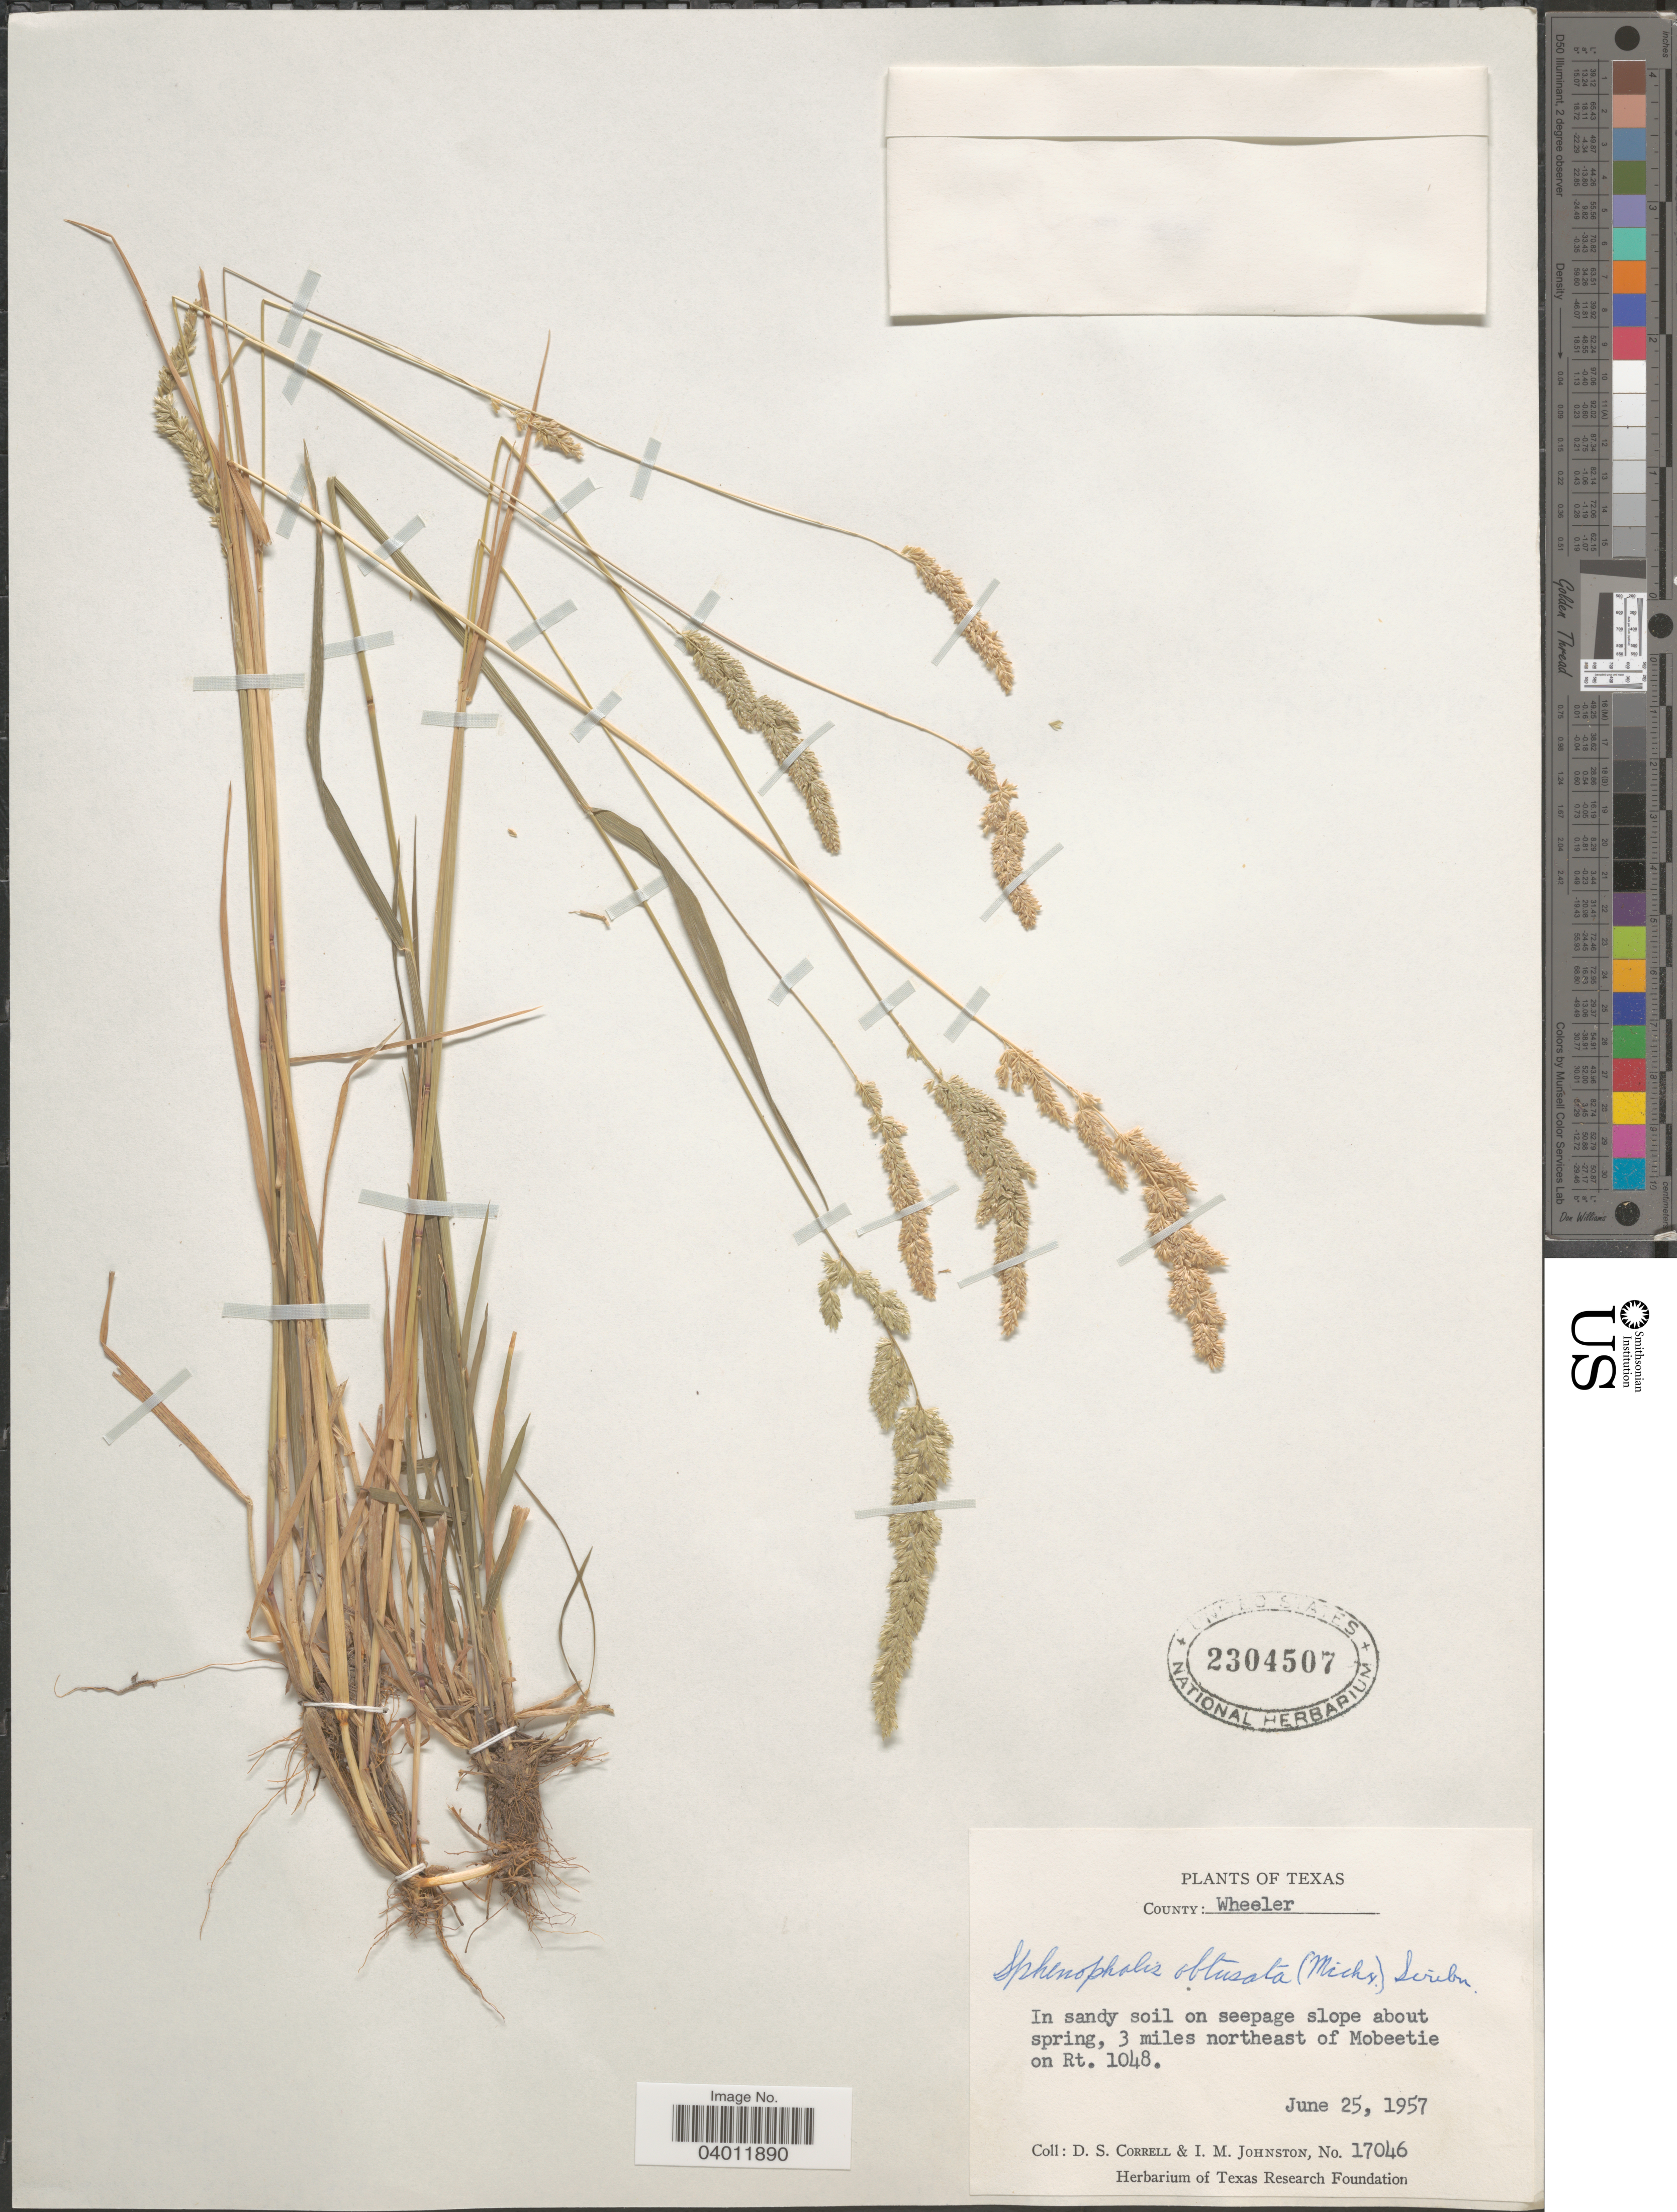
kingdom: Plantae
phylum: Tracheophyta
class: Liliopsida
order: Poales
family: Poaceae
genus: Sphenopholis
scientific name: Sphenopholis obtusata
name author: (Michx.) Scribn.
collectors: D. S. Correll & I.M. Johnston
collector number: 17046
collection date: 1957-06-25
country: United States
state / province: Texas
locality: County: Wheeler. On seepage slope about spring, 3 miles northeast of Mobeetie on Rt. 1048.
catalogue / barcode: US 2304507